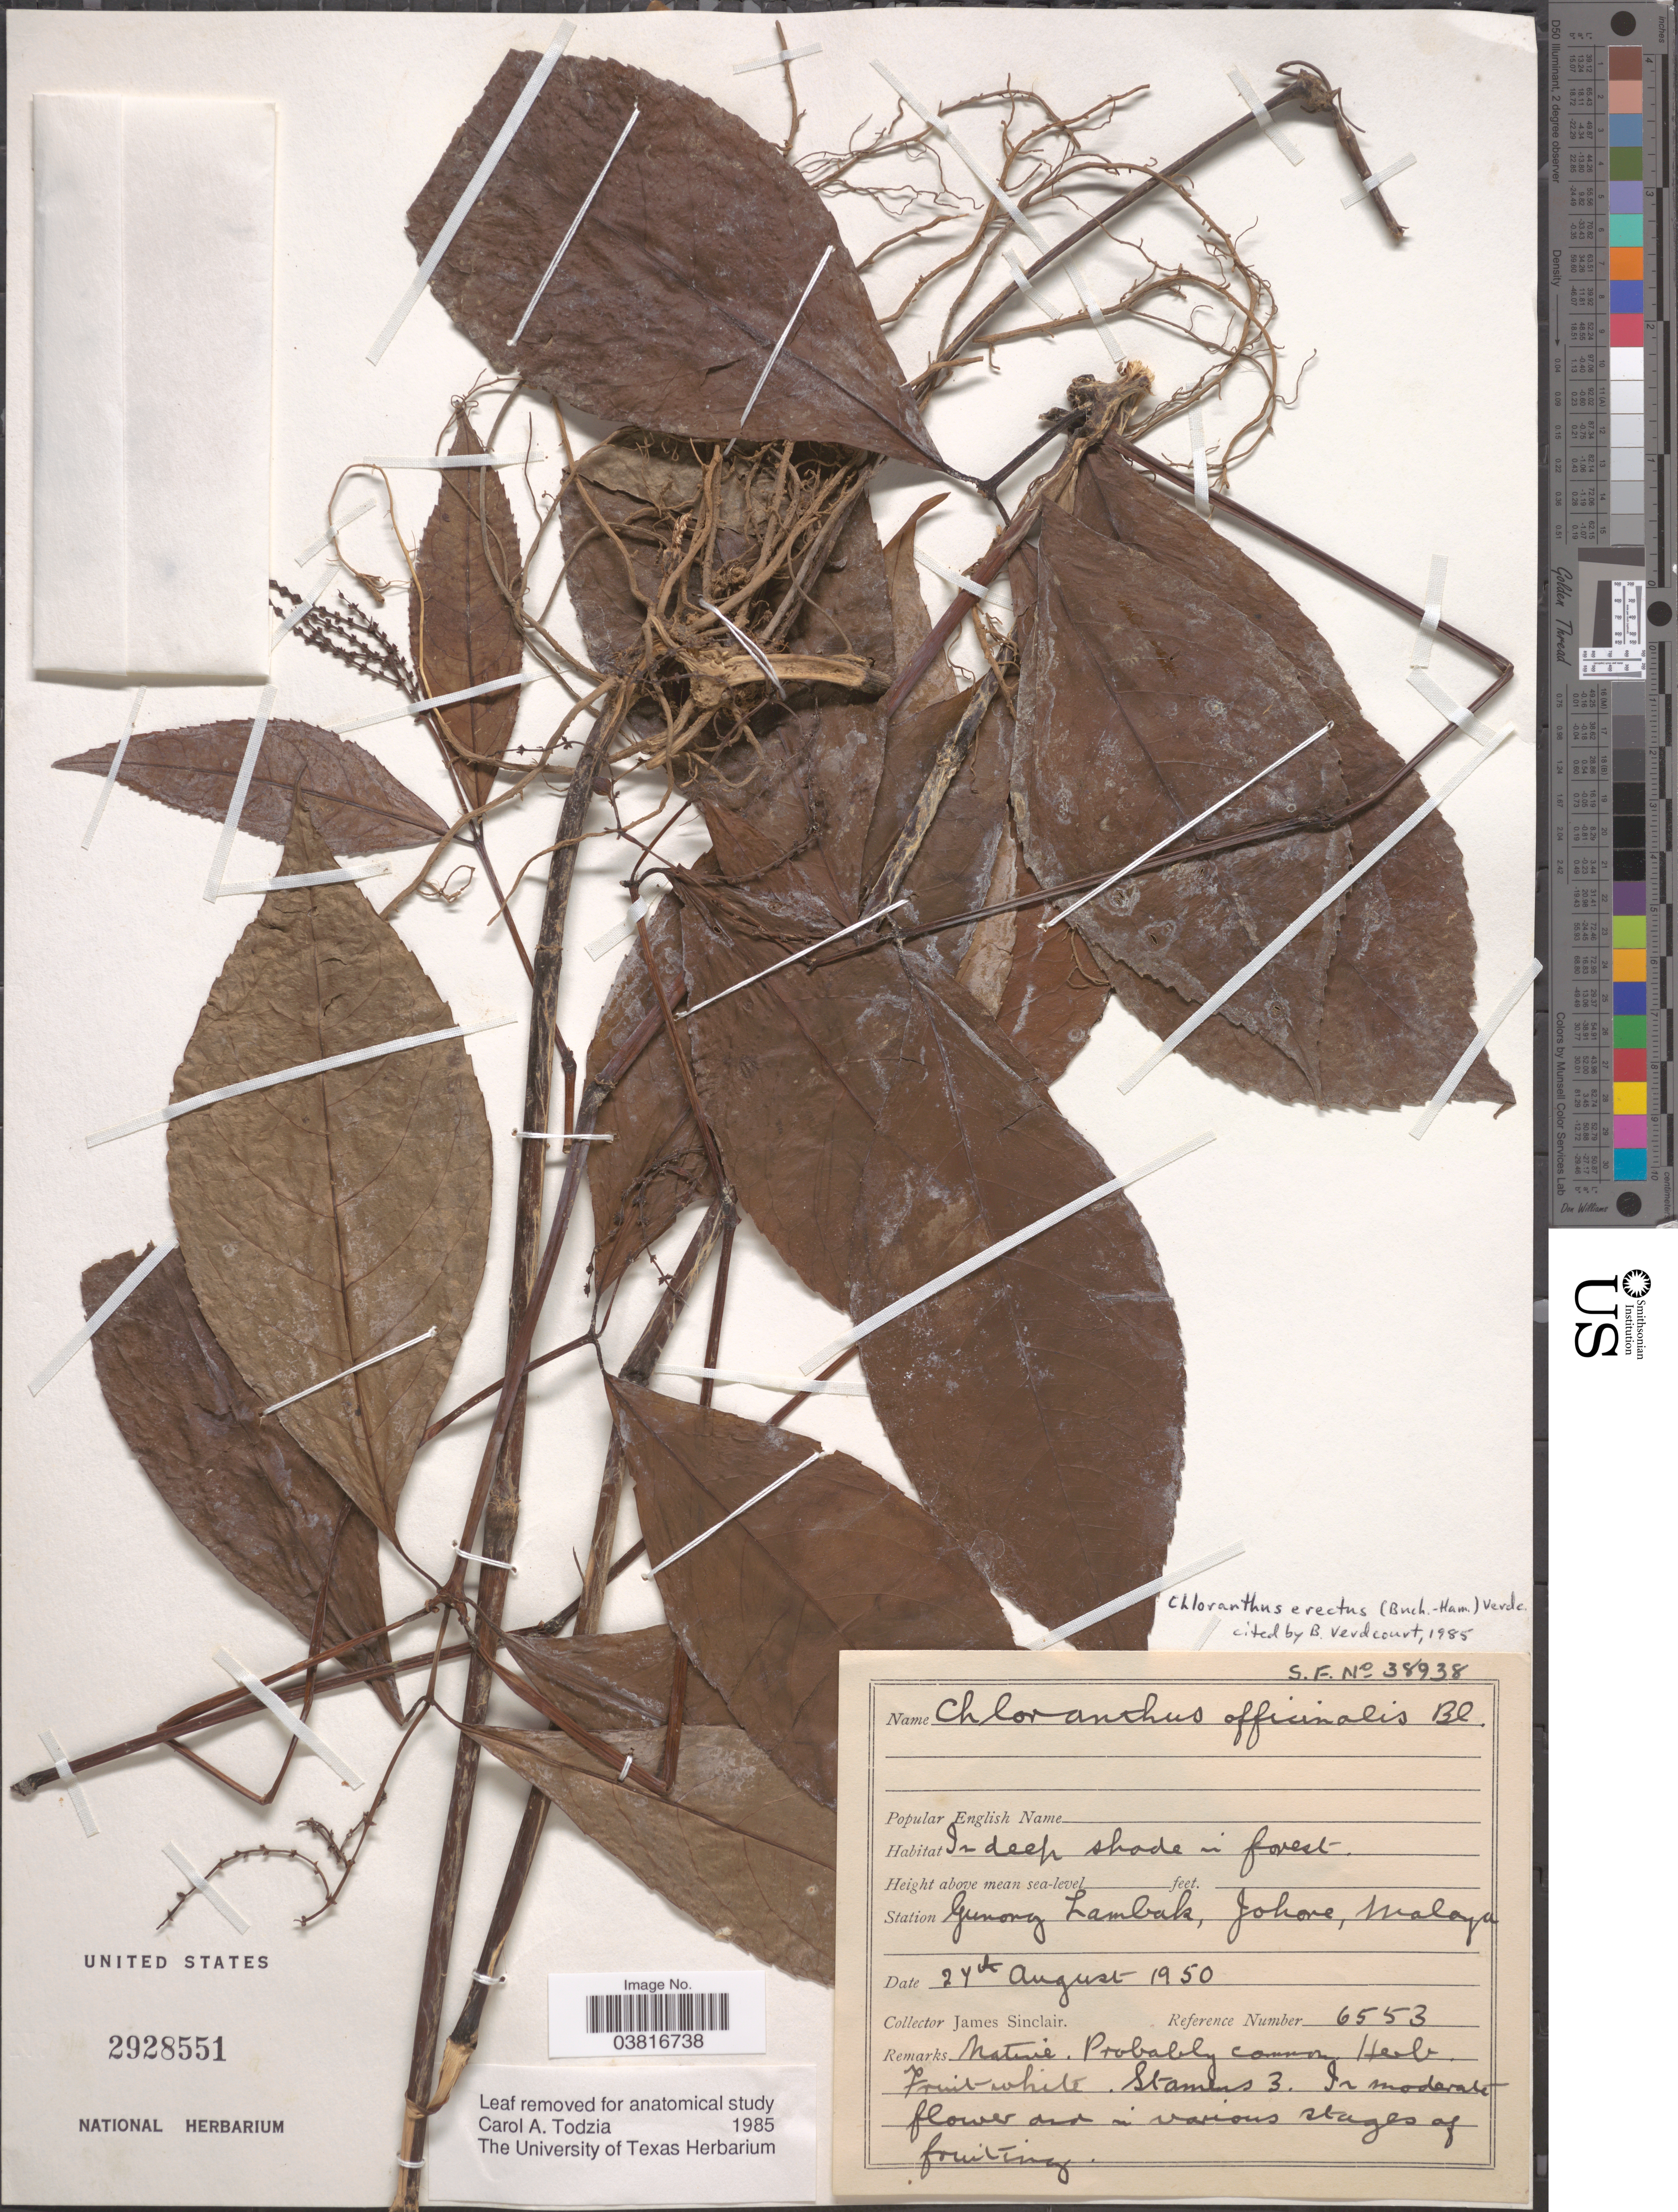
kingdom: Plantae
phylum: Tracheophyta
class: Magnoliopsida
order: Chloranthales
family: Chloranthaceae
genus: Chloranthus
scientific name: Chloranthus erectus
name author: (Buch.-Ham.) Verdc.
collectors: J. Sinclair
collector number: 6553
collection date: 1950-08-27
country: Malaysia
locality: Station Gunong Lambak, Johore, Malaya.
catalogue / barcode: US 2928551